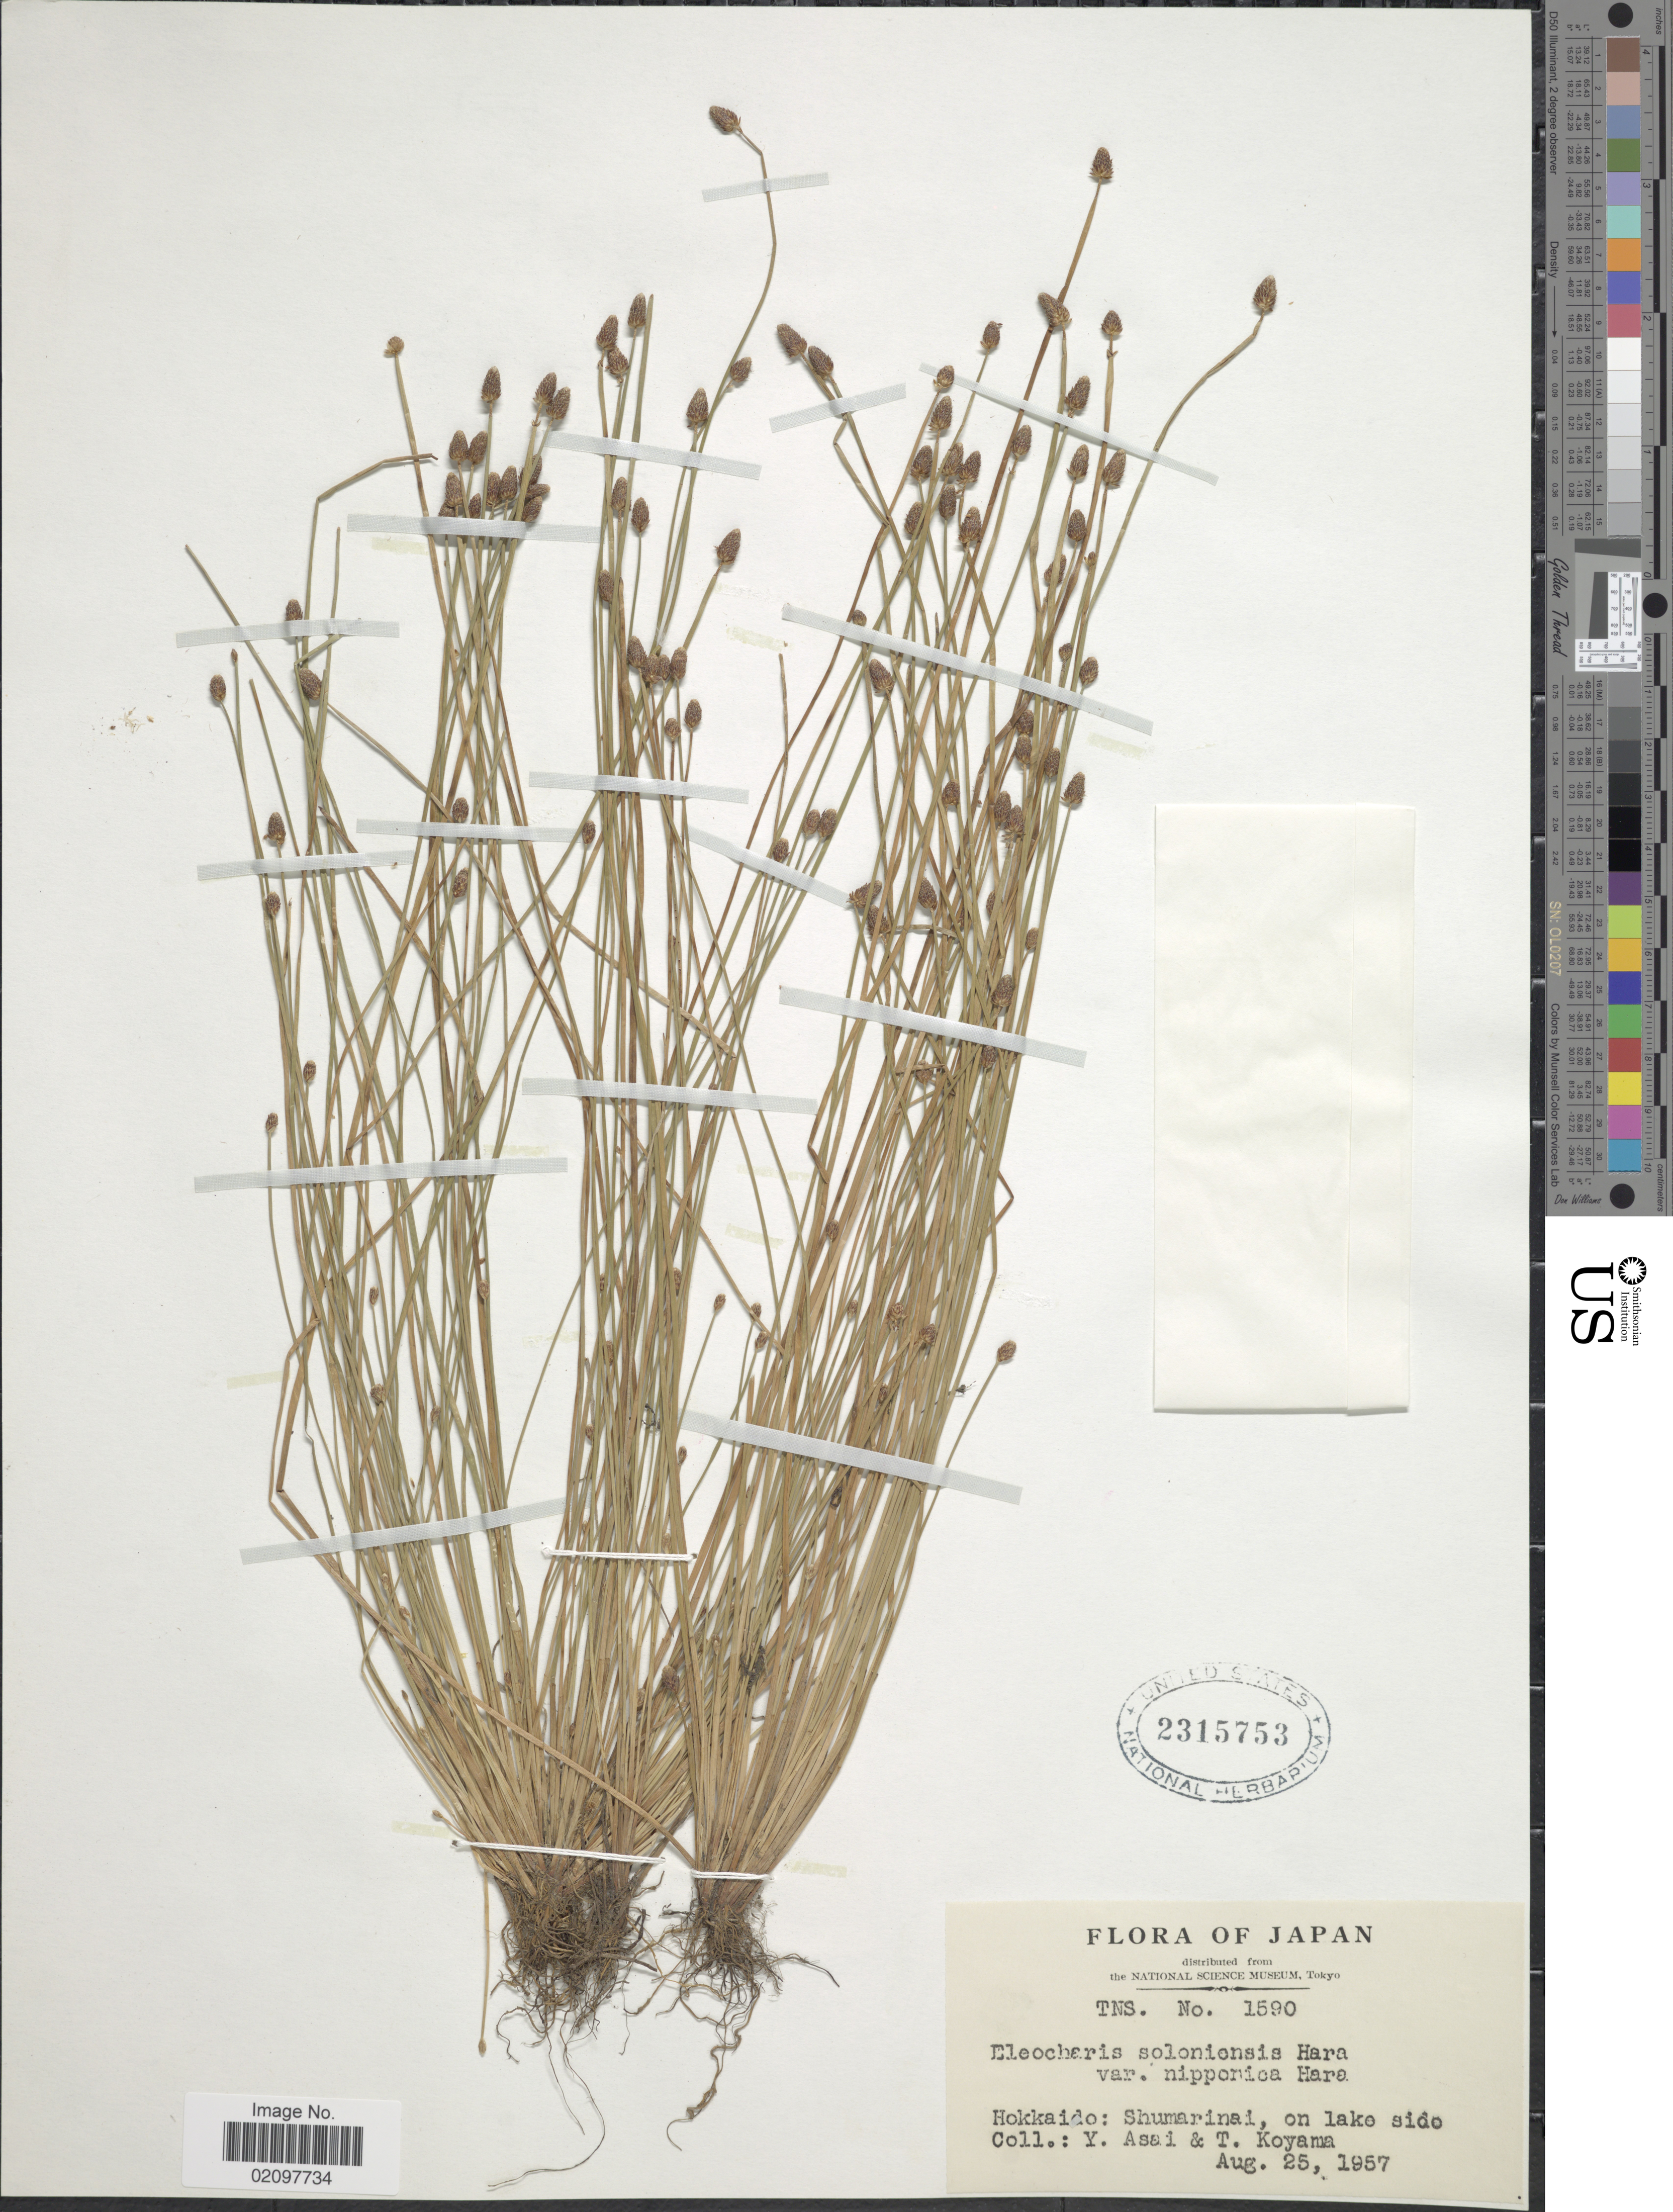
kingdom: Plantae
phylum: Tracheophyta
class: Liliopsida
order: Poales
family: Cyperaceae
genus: Eleocharis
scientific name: Eleocharis ovata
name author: (Roth) Roem. & Schult.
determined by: Strong, Mark T., (BOT), Smithsonian Institution - National Museum of Natural History (UNITED STATES)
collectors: Y. Asai & T. Koyama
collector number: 1590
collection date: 1957-08-25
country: Japan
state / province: Hokkaidō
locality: Shumarinai, on lake sido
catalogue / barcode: US 2315753